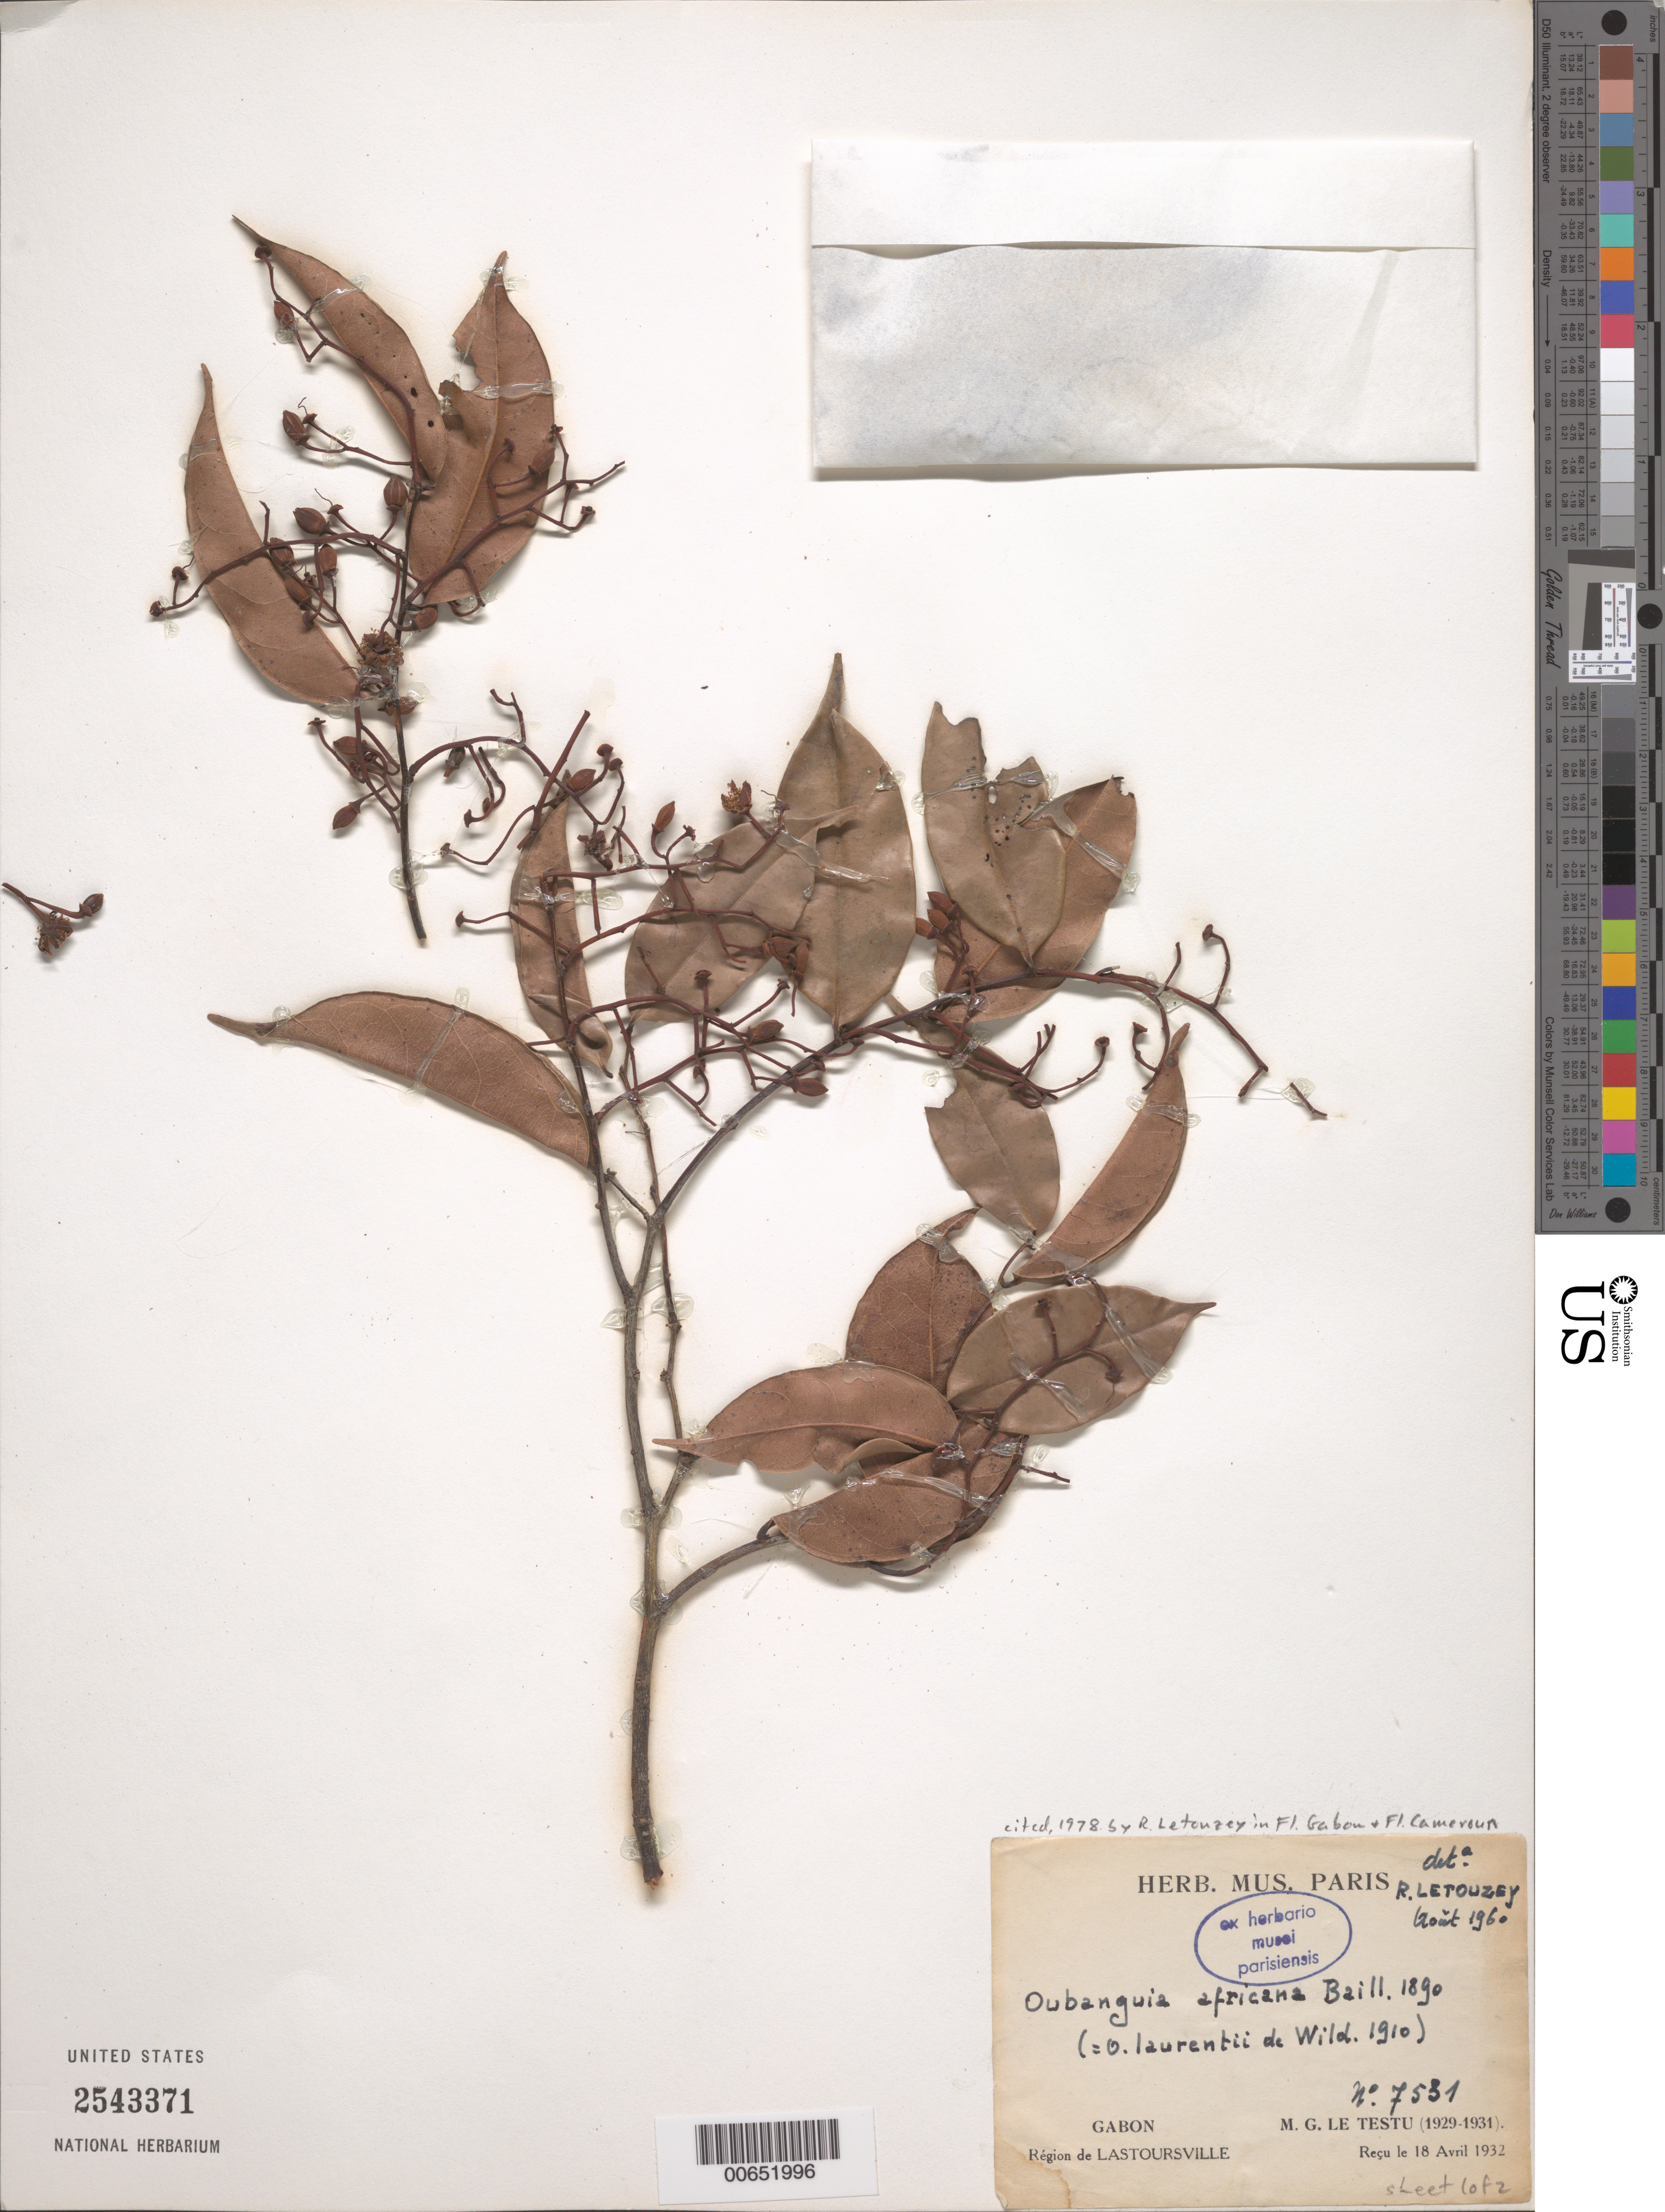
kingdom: Plantae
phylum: Tracheophyta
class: Magnoliopsida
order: Ericales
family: Lecythidaceae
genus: Oubanguia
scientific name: Oubanguia africana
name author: Baill.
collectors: G. Le Testu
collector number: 7531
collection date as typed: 1929 to -- -- 1931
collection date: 1929/1931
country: Gabon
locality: Lastoursville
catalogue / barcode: US 2543371